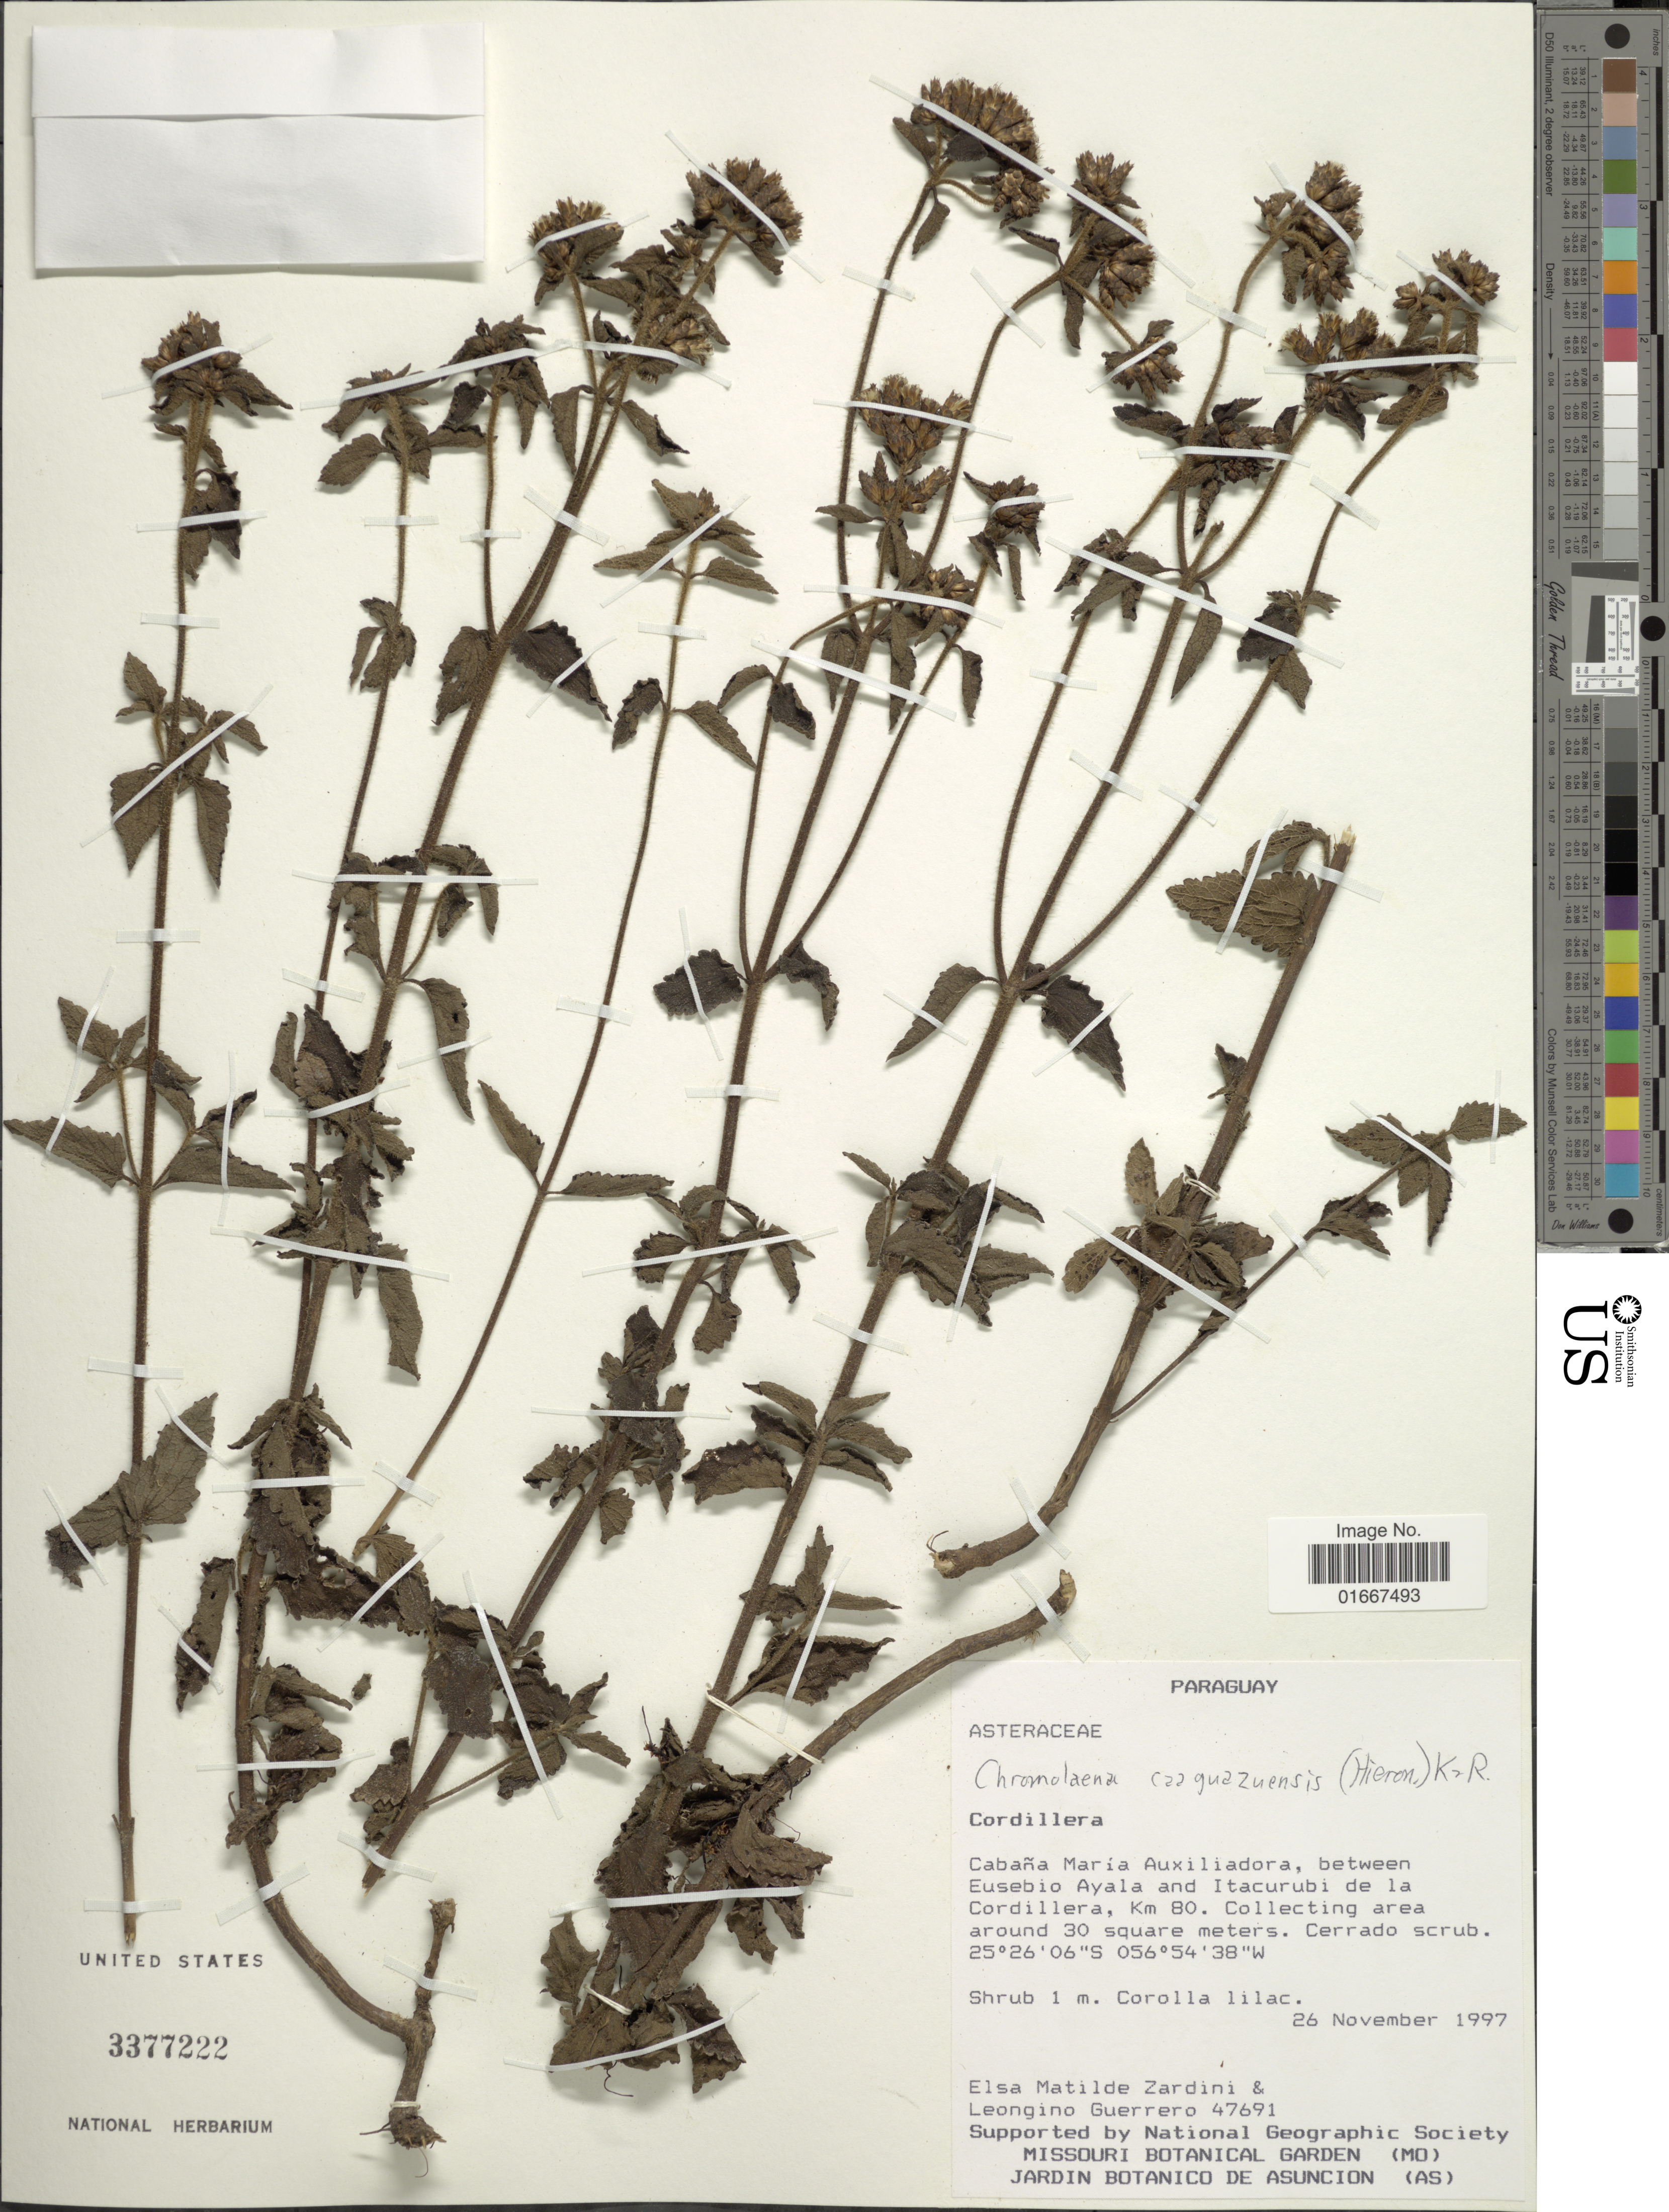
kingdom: Plantae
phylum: Tracheophyta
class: Magnoliopsida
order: Asterales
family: Asteraceae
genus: Chromolaena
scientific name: Chromolaena caaguazuensis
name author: (Hieron.) R.M. King & H. Rob.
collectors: E. M. Zardini & L. Guerrero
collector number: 47691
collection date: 1997-11-26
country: Paraguay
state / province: Cordillera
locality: Cabana Maria Auxiliadora, between Eusebio Ayala and Itacurubi de la Cordillera, km 80. Collecting area around 30 square meters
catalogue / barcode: US 3377222